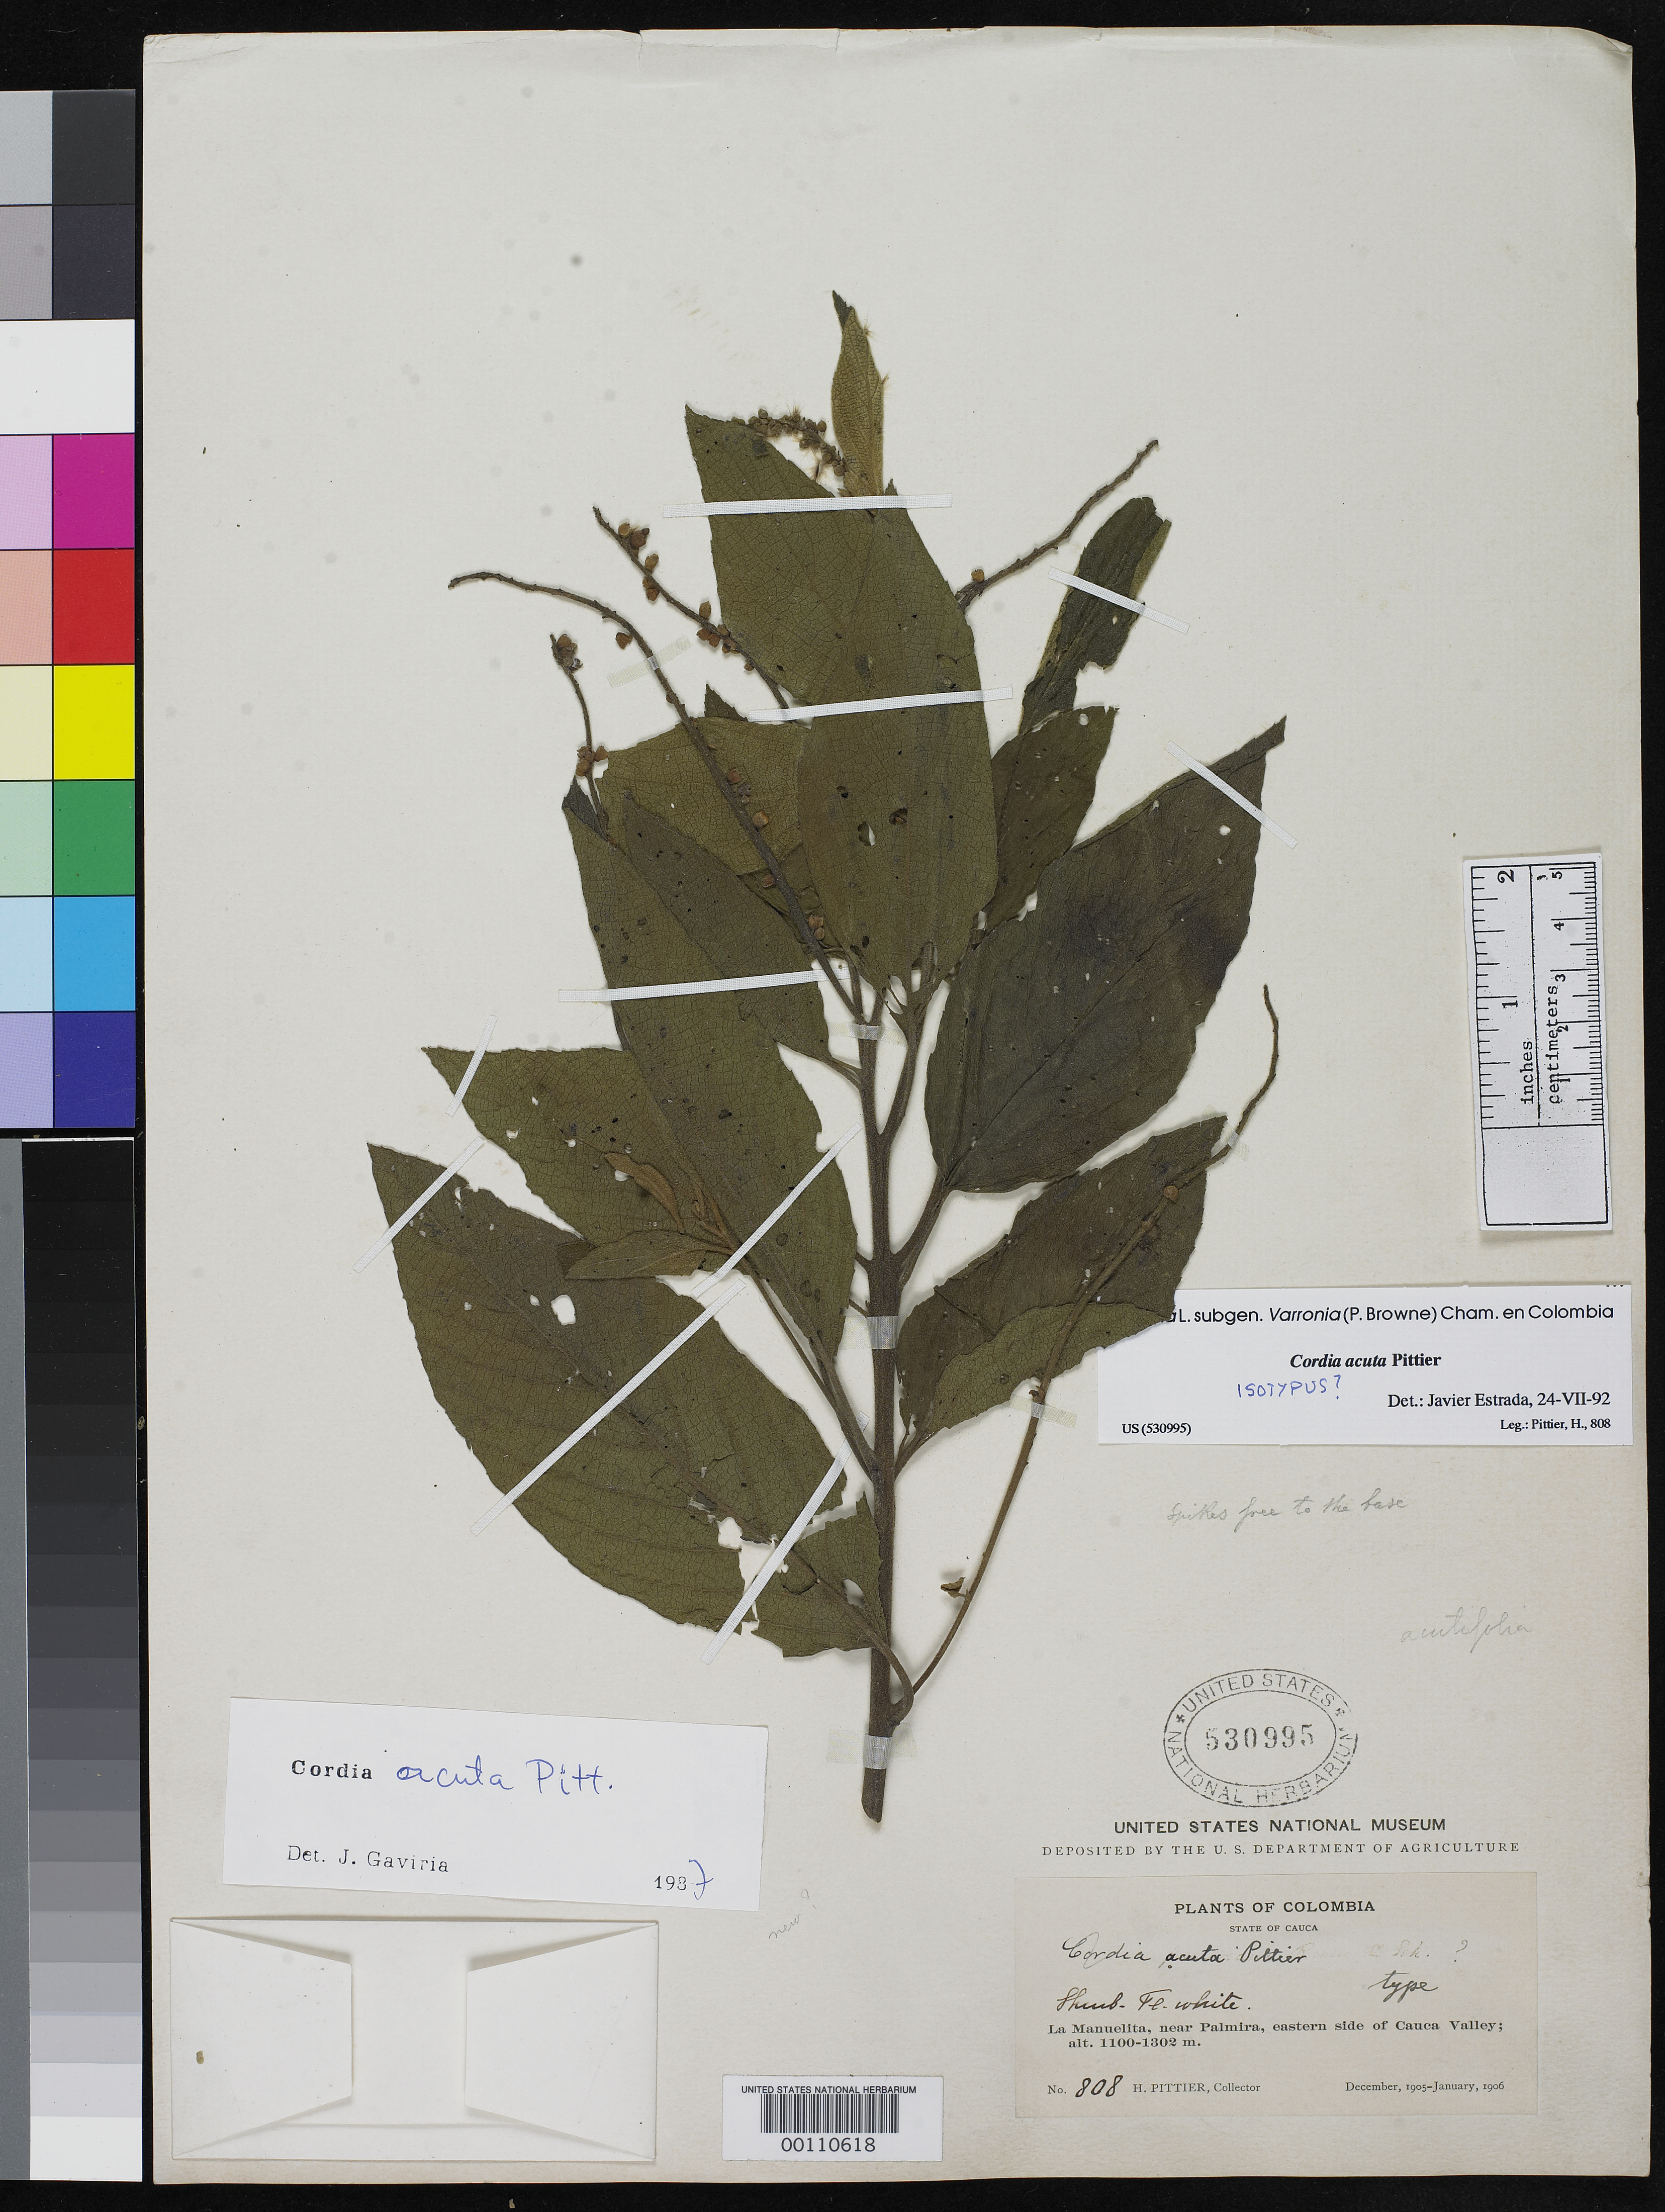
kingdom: Plantae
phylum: Tracheophyta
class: Magnoliopsida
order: Boraginales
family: Cordiaceae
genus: Cordia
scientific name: Cordia acuta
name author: Pittier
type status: Holotype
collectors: H. F. Pittier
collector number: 808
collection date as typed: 18 Dec 1905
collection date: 1905-12-18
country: Colombia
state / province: Valle del Cauca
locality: La ManueLita, near Palmira, Cauca Valley.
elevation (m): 1100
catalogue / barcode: US 530995